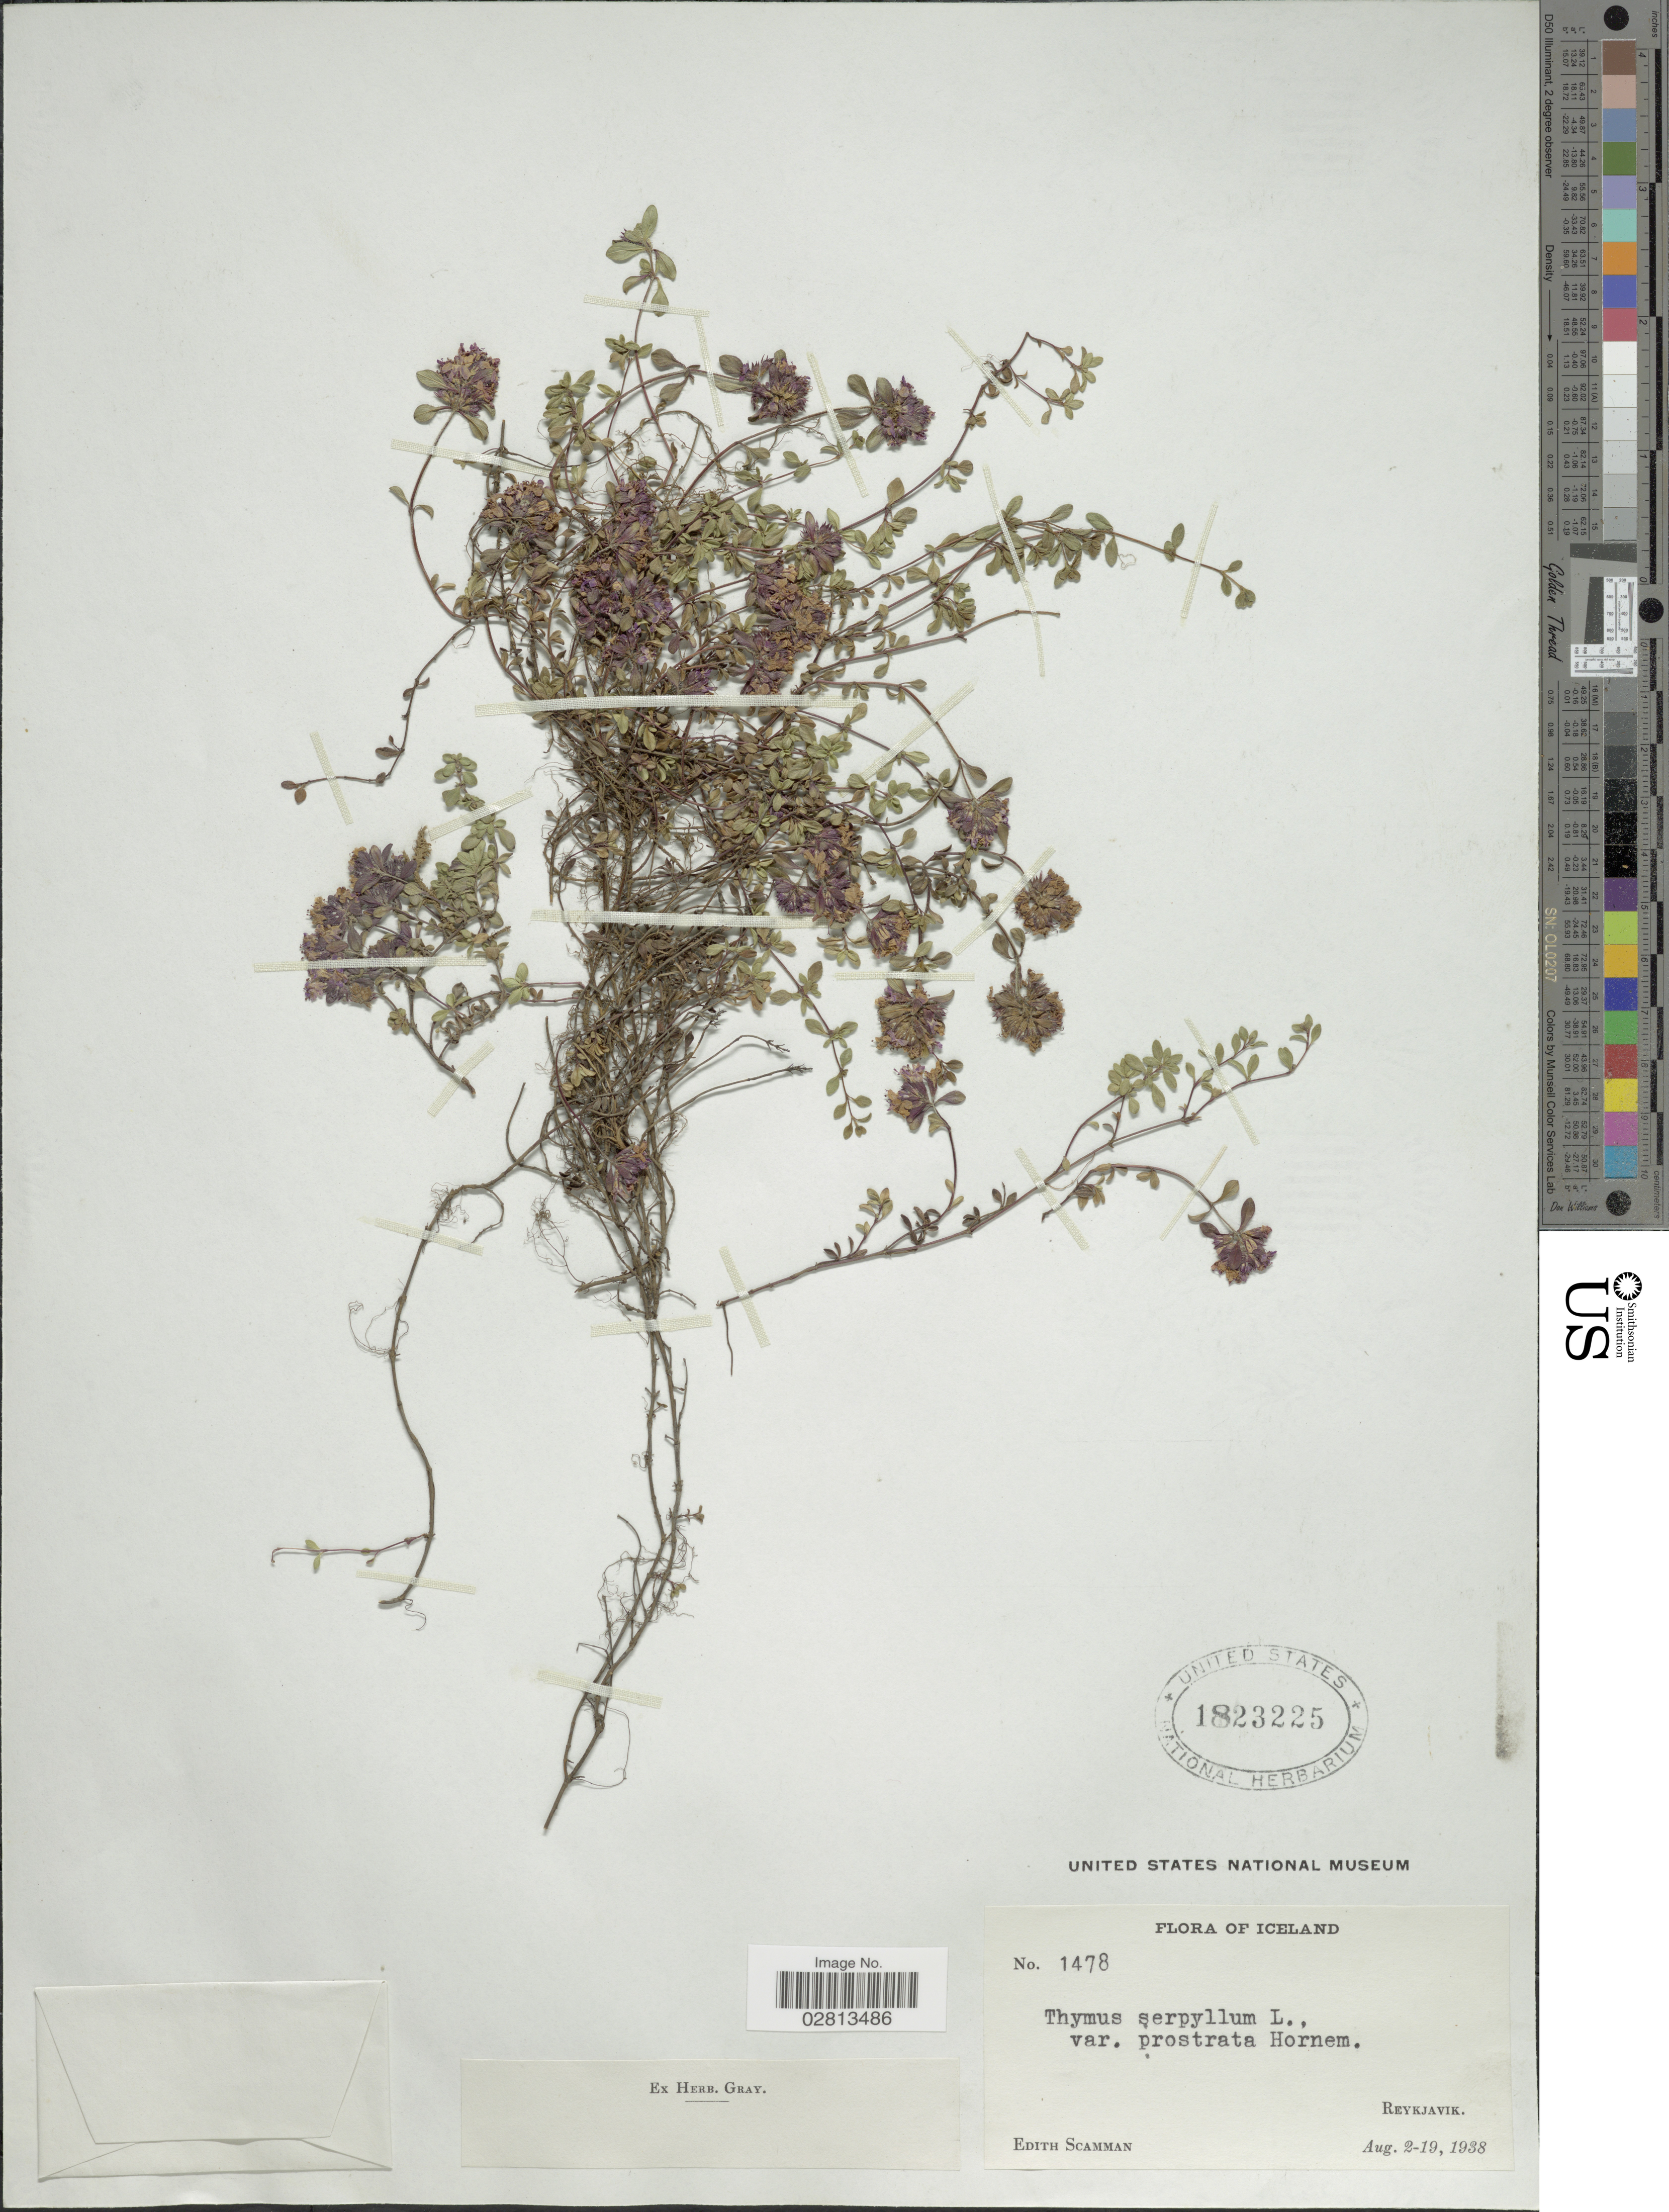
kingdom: Plantae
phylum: Tracheophyta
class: Magnoliopsida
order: Lamiales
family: Lamiaceae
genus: Thymus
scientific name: Thymus serpyllum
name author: L.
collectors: E. Scamman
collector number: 1478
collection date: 1938-08-02/1938-08-19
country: Iceland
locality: Reykjavik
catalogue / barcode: US 1823225